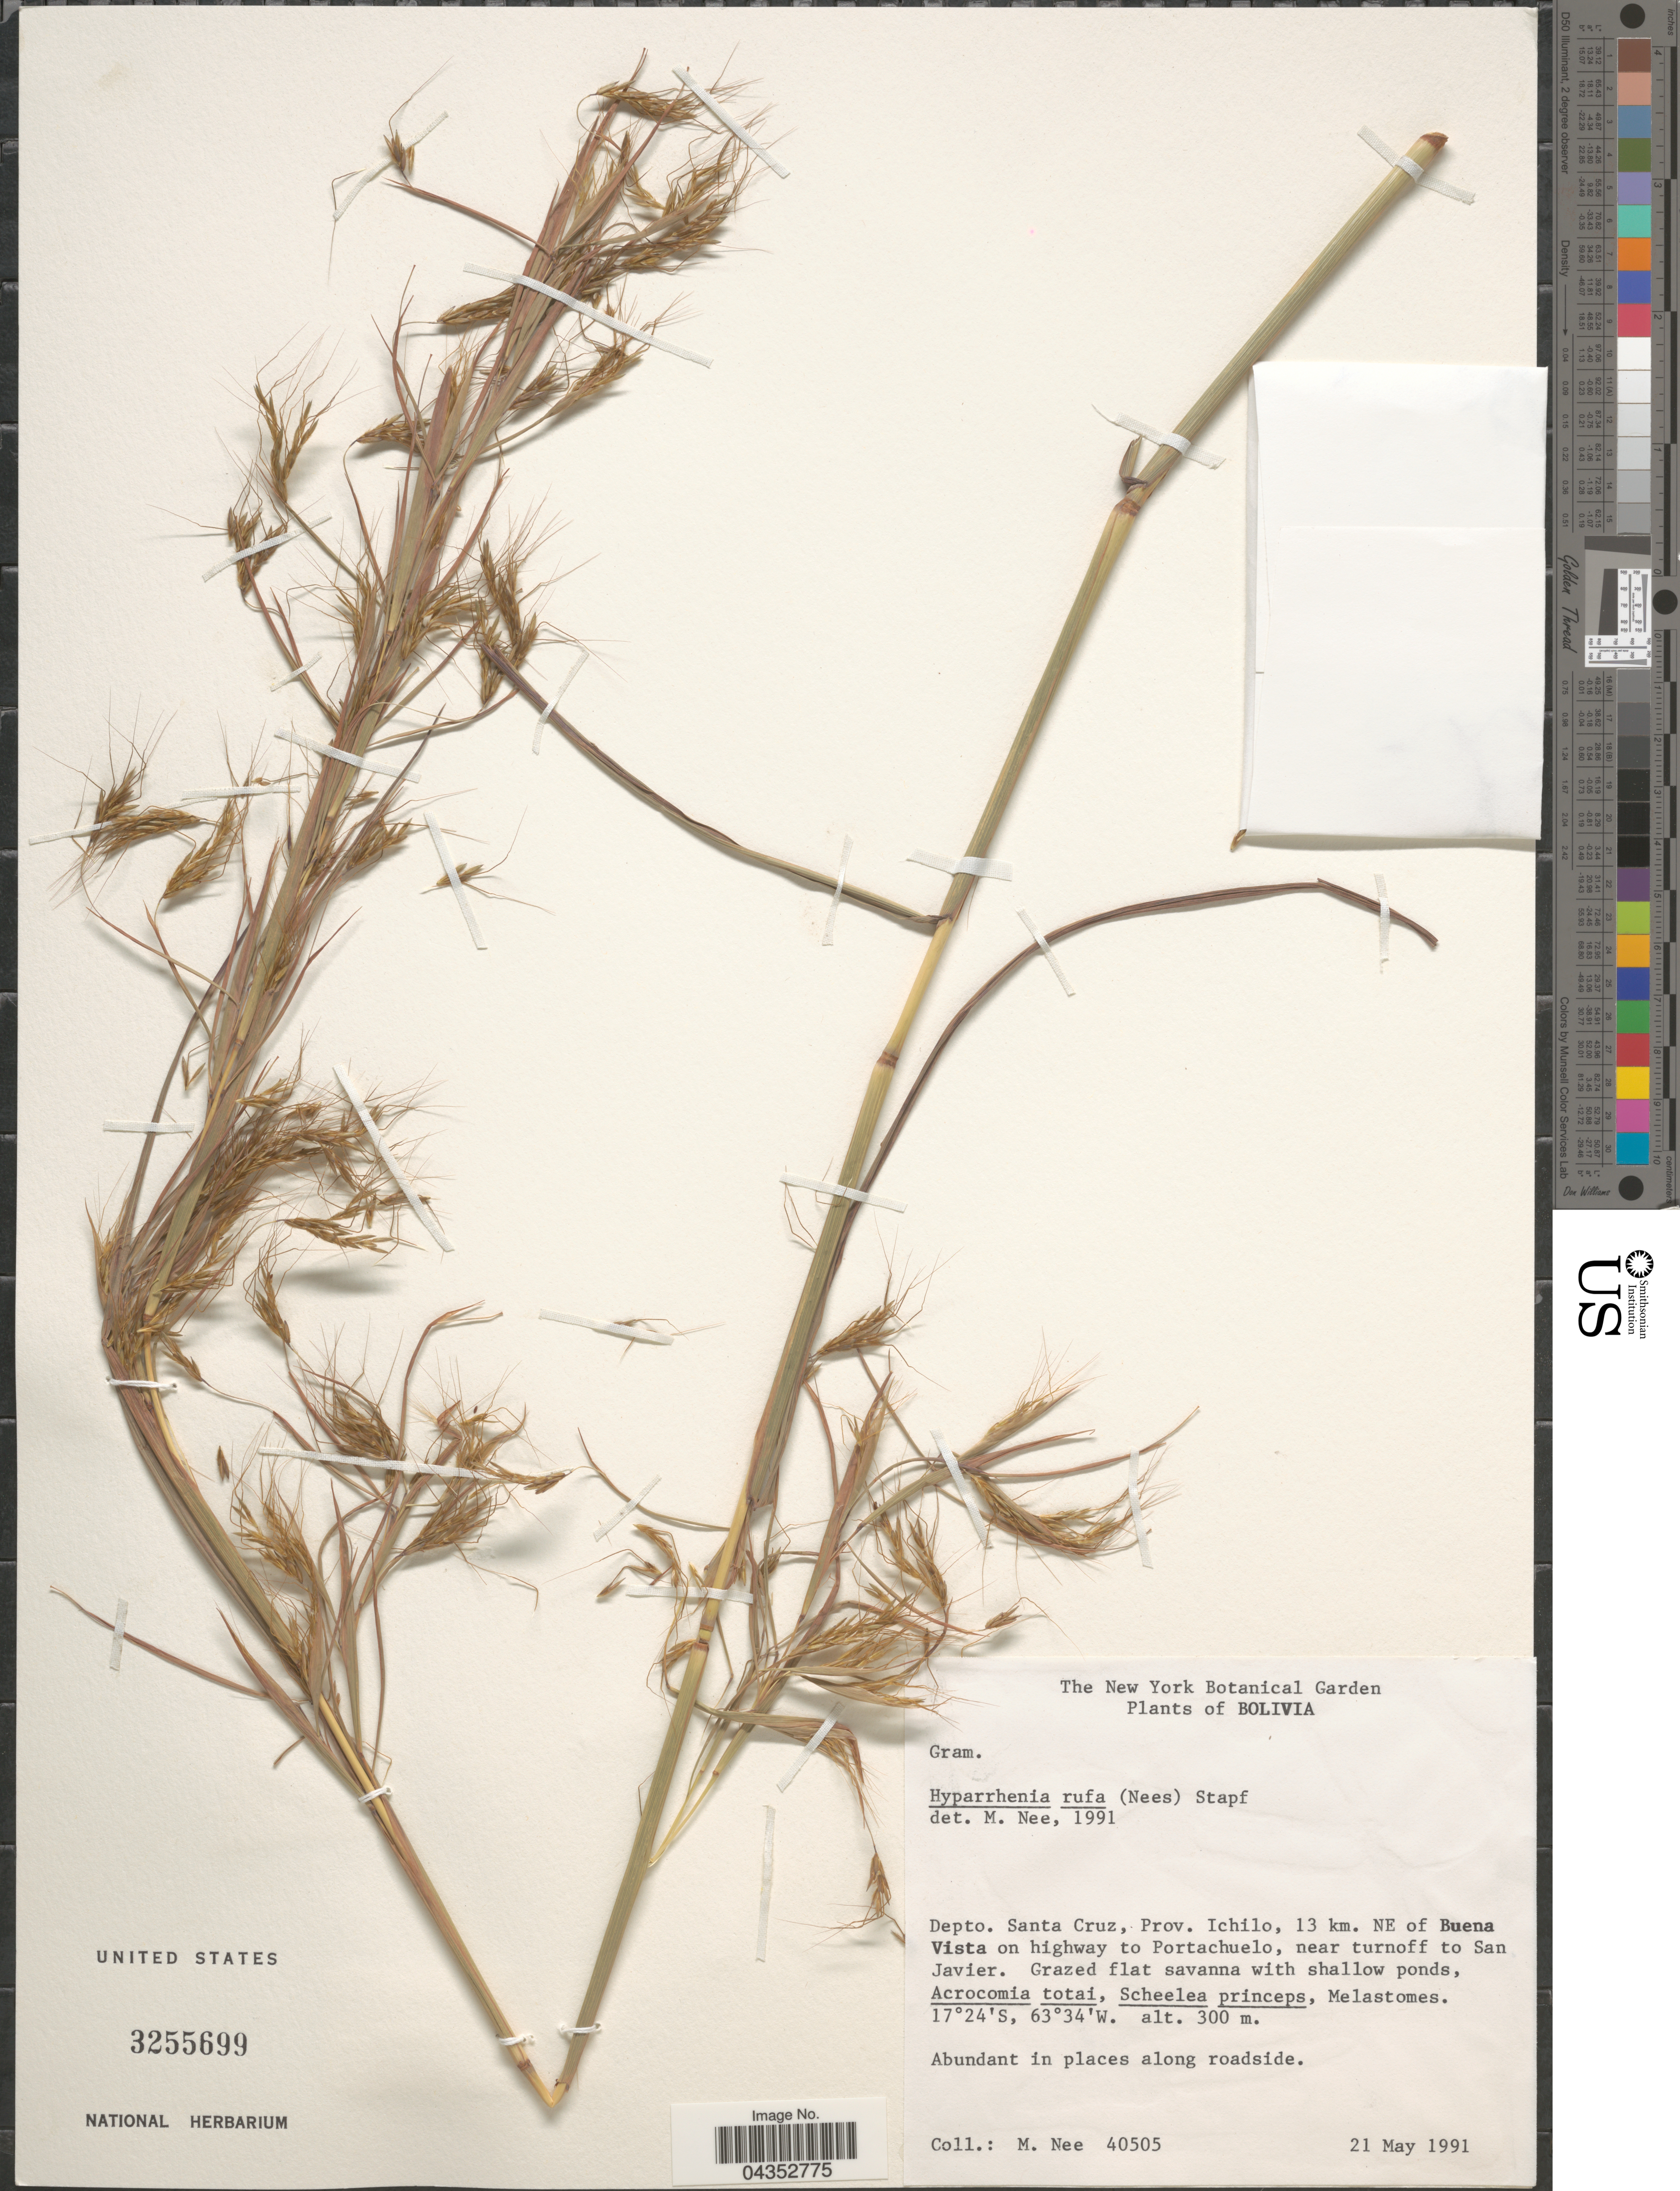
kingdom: Plantae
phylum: Tracheophyta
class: Liliopsida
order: Poales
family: Poaceae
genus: Hyparrhenia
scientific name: Hyparrhenia rufa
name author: (Nees) Stapf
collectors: M. Nee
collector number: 40505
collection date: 1991-05-21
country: Bolivia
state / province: Santa Cruz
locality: Depto. Santa Cruz, Prov. Ichilo, 13 km. NE of Buena Vista on highway to Portachuelo, near turnoff to San Javier.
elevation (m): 300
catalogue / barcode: US 3255699